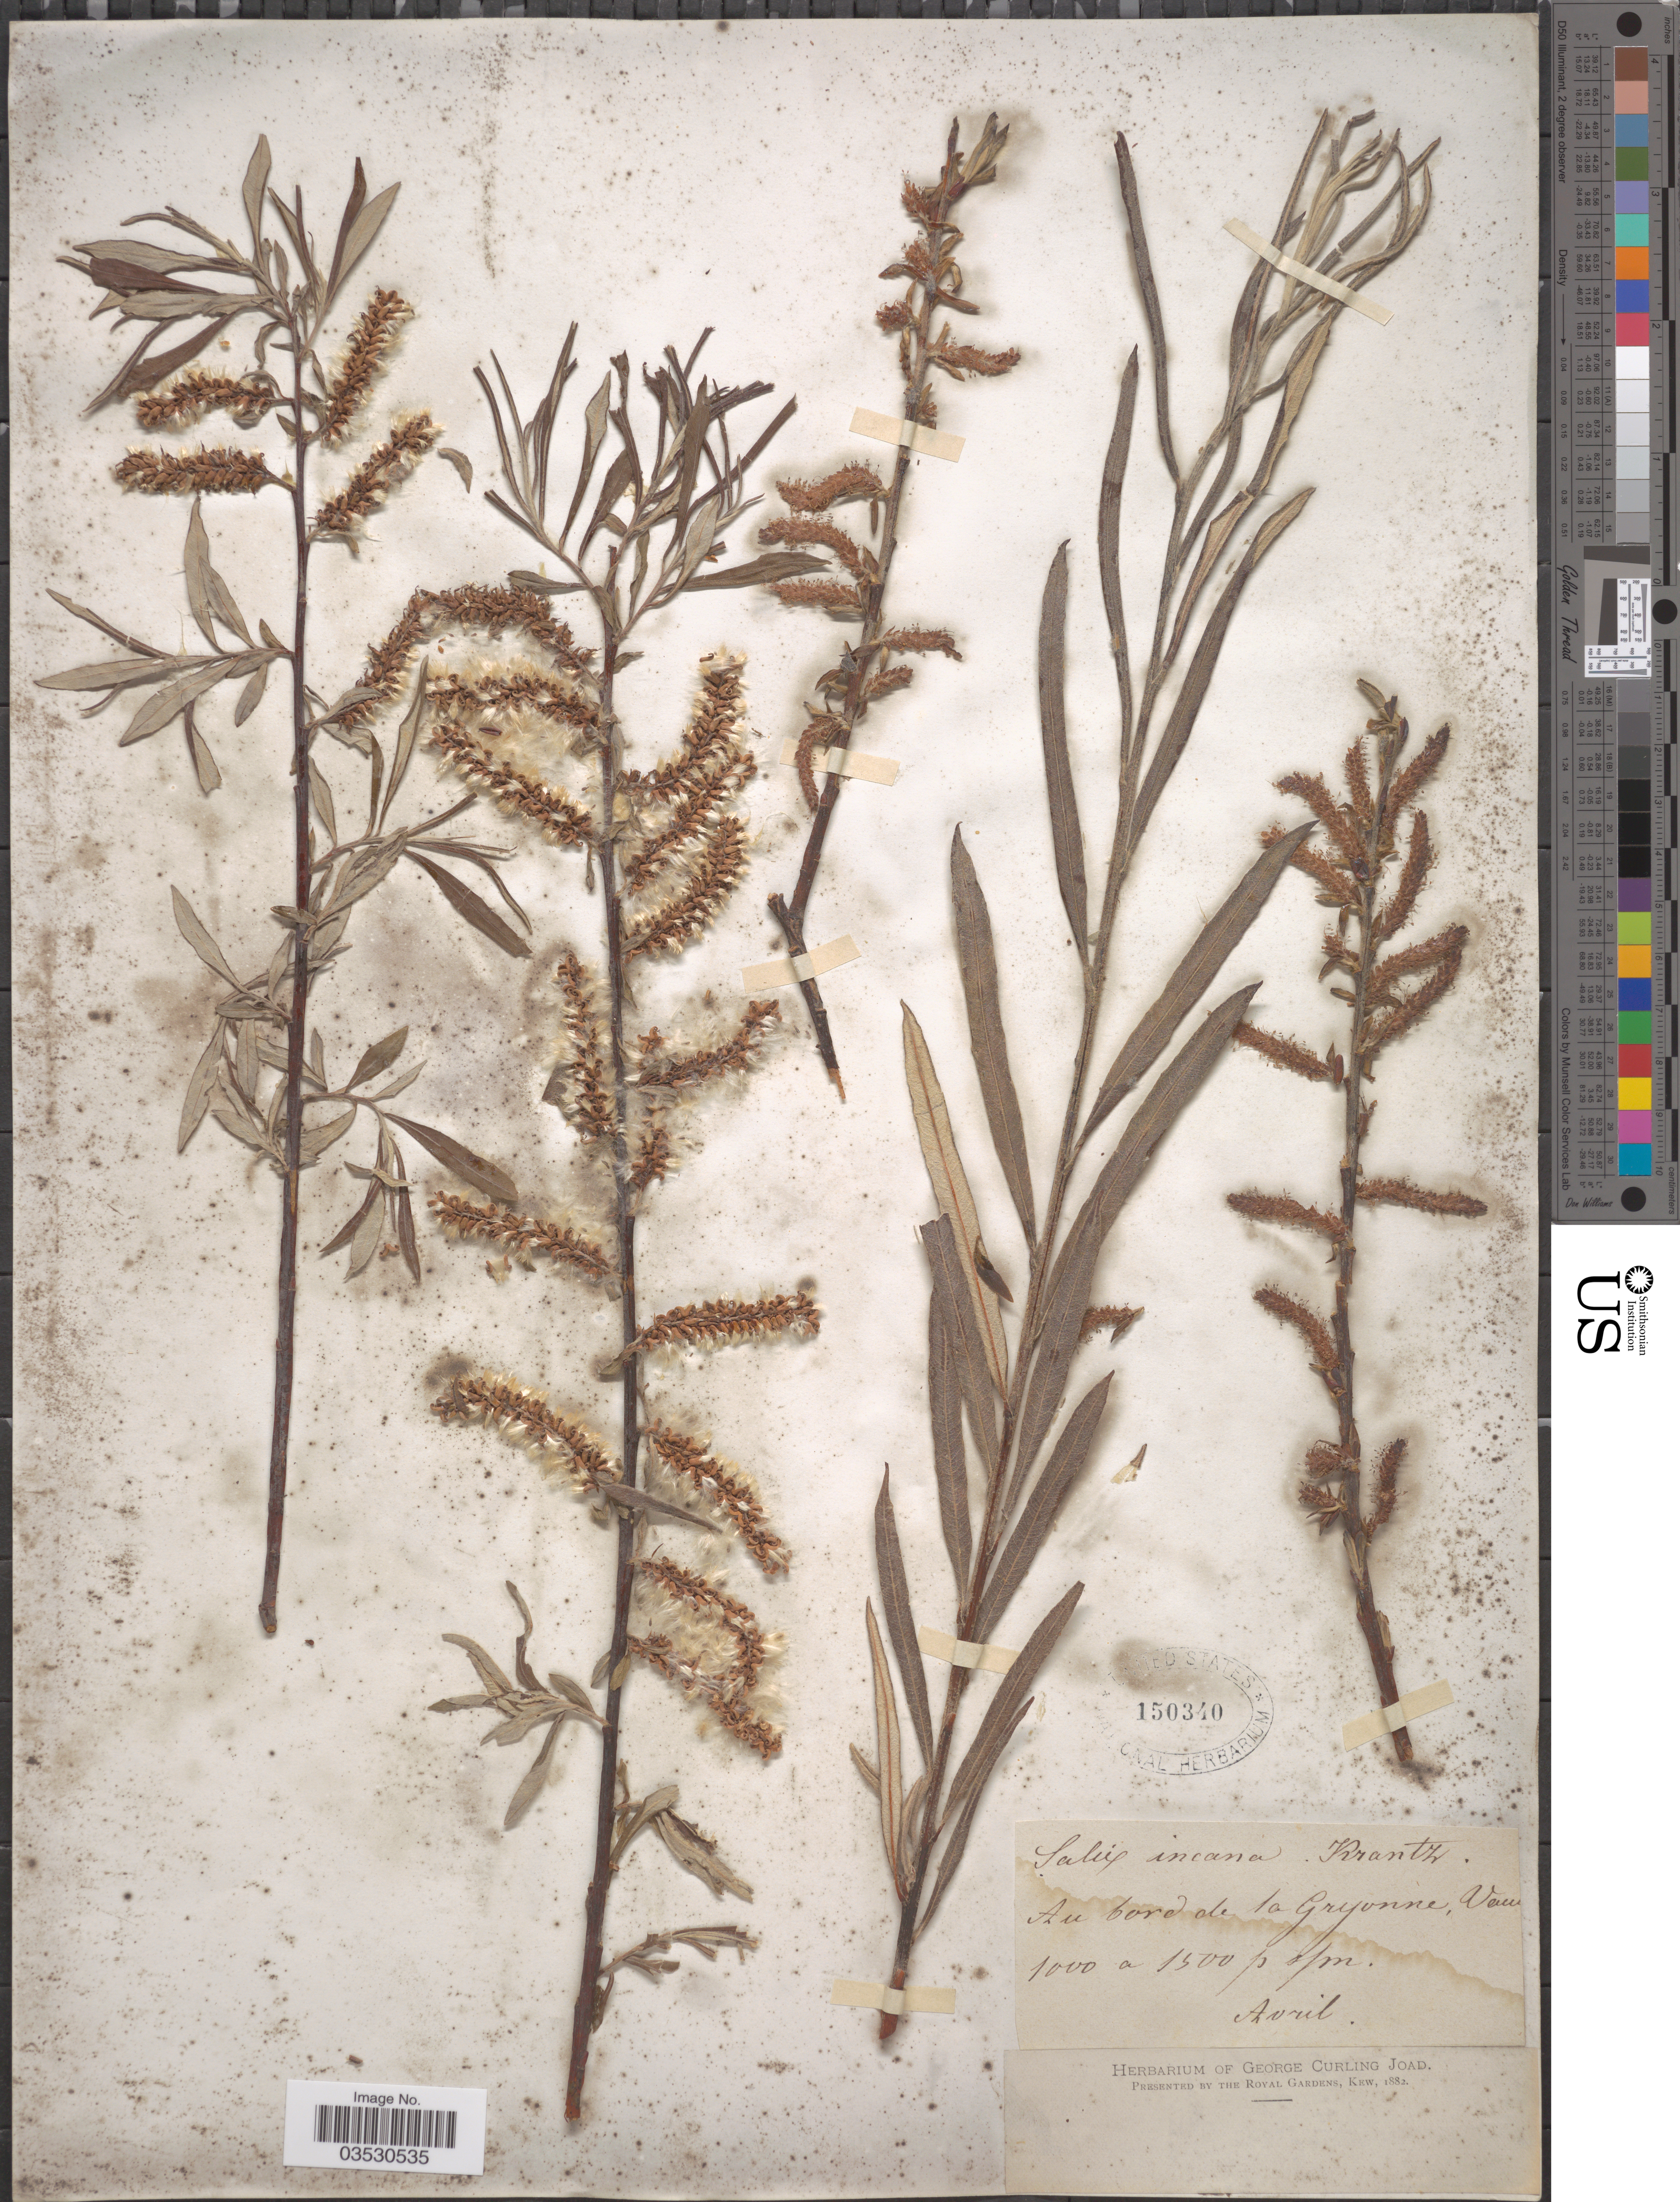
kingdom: Plantae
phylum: Tracheophyta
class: Magnoliopsida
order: Malpighiales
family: Salicaceae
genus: Salix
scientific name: Salix incana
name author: Michx.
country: Switzerland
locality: Au bord de la Gryonne, Vaud.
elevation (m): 1000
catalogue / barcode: US 150340